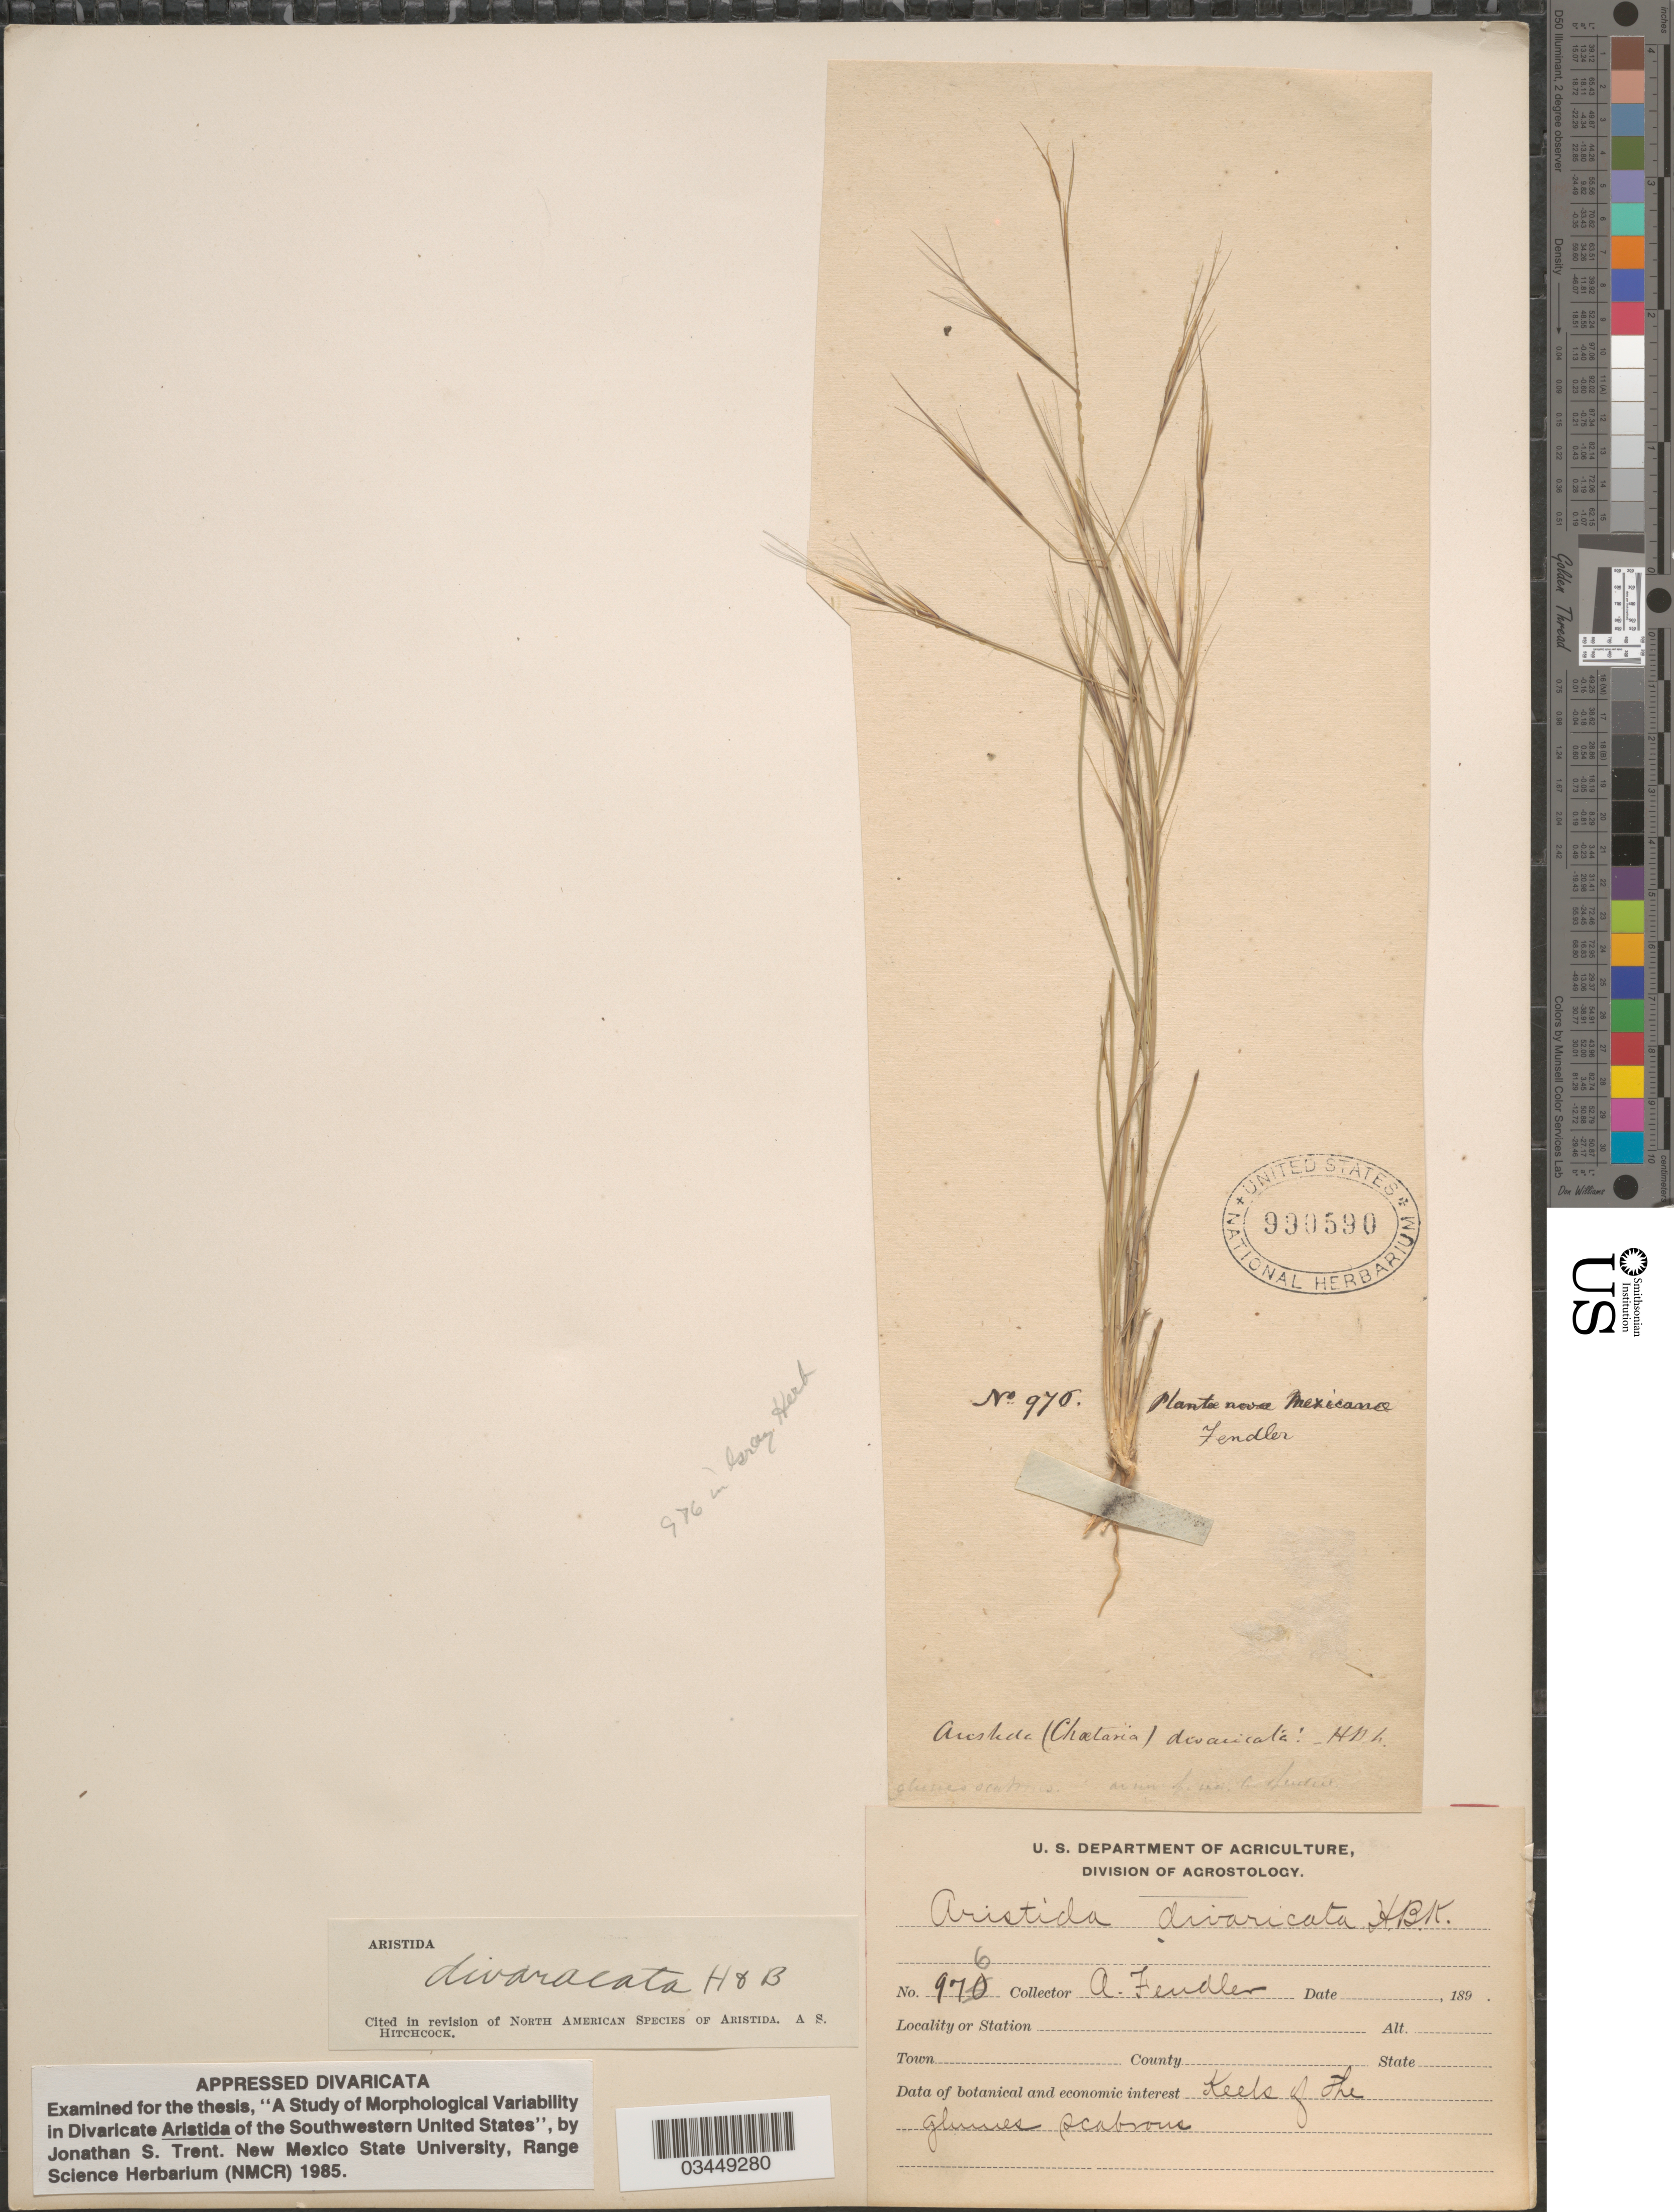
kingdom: Plantae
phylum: Tracheophyta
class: Liliopsida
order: Poales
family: Poaceae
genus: Aristida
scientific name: Aristida divaricata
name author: Humb. & Bonpl. ex Willd.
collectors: A. Fendler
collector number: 976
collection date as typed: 189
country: United States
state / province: New Mexico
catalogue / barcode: US 990590